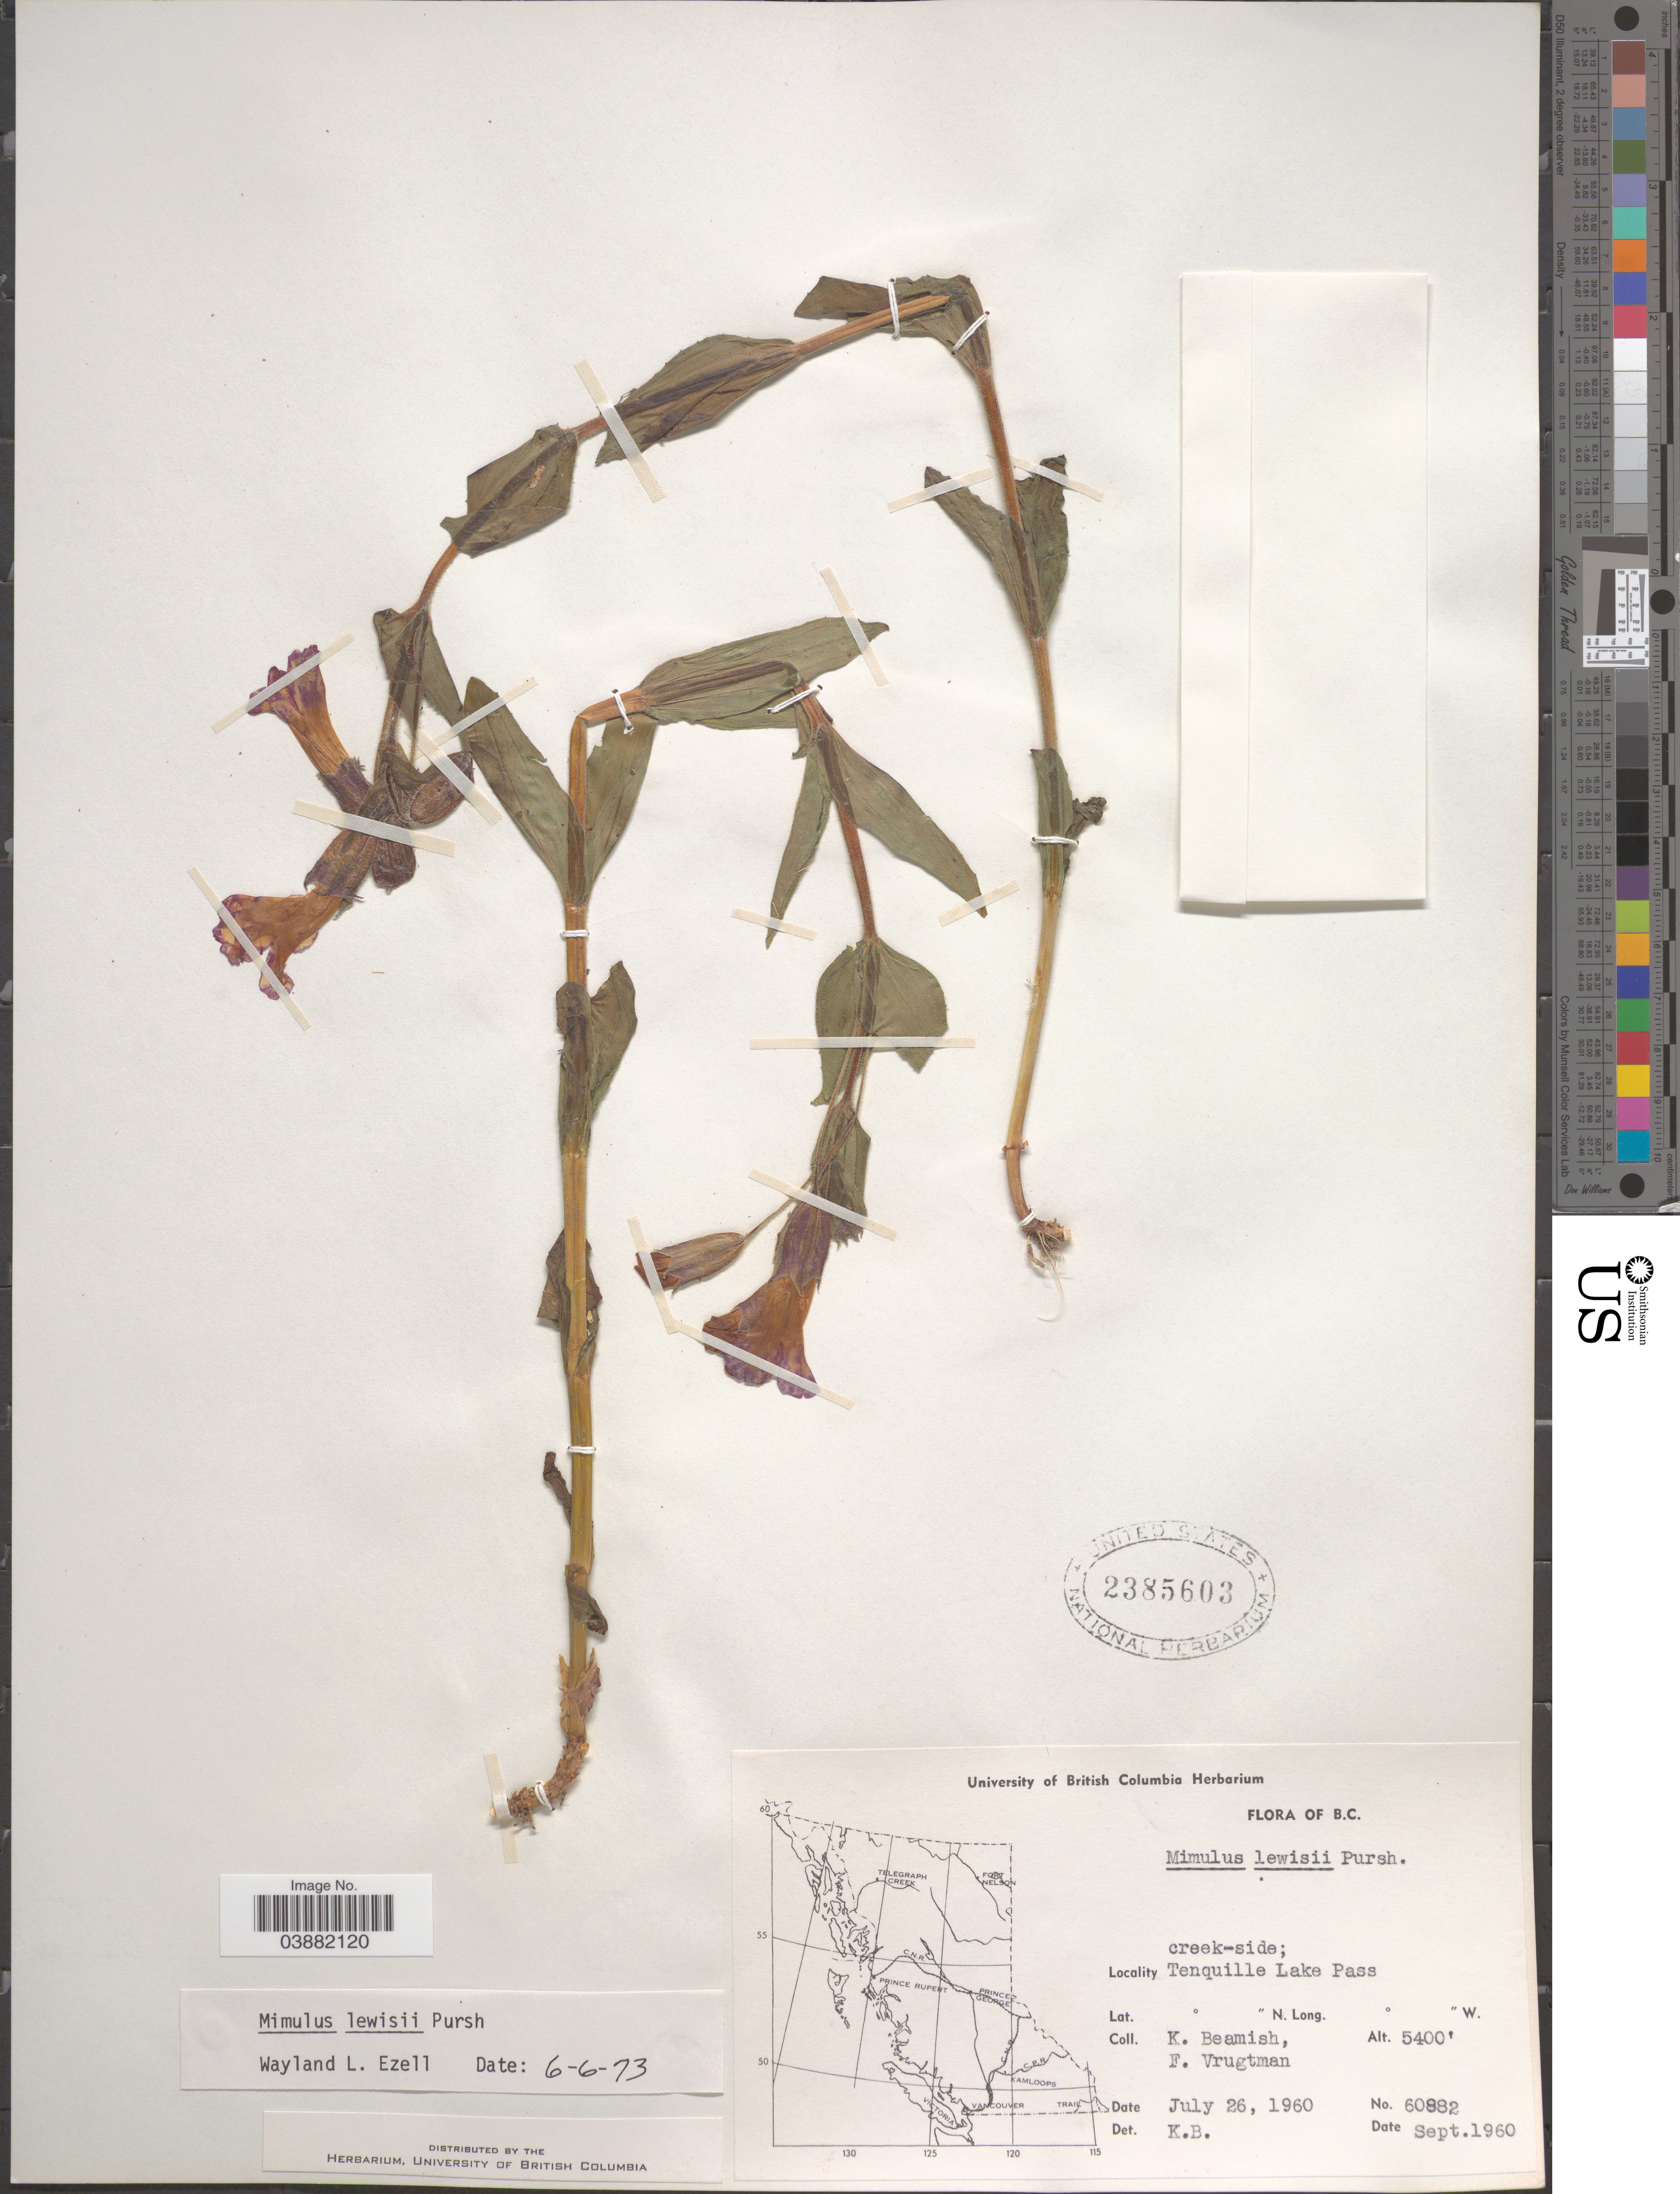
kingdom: Plantae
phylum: Tracheophyta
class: Magnoliopsida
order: Lamiales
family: Phrymaceae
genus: Mimulus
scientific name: Mimulus lewisii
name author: Pursh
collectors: K. Beamish & F. Vrugtman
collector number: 60882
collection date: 1960-07-26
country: Canada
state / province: British Columbia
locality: Tenquille Lake Pass.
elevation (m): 1646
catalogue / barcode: US 2385603